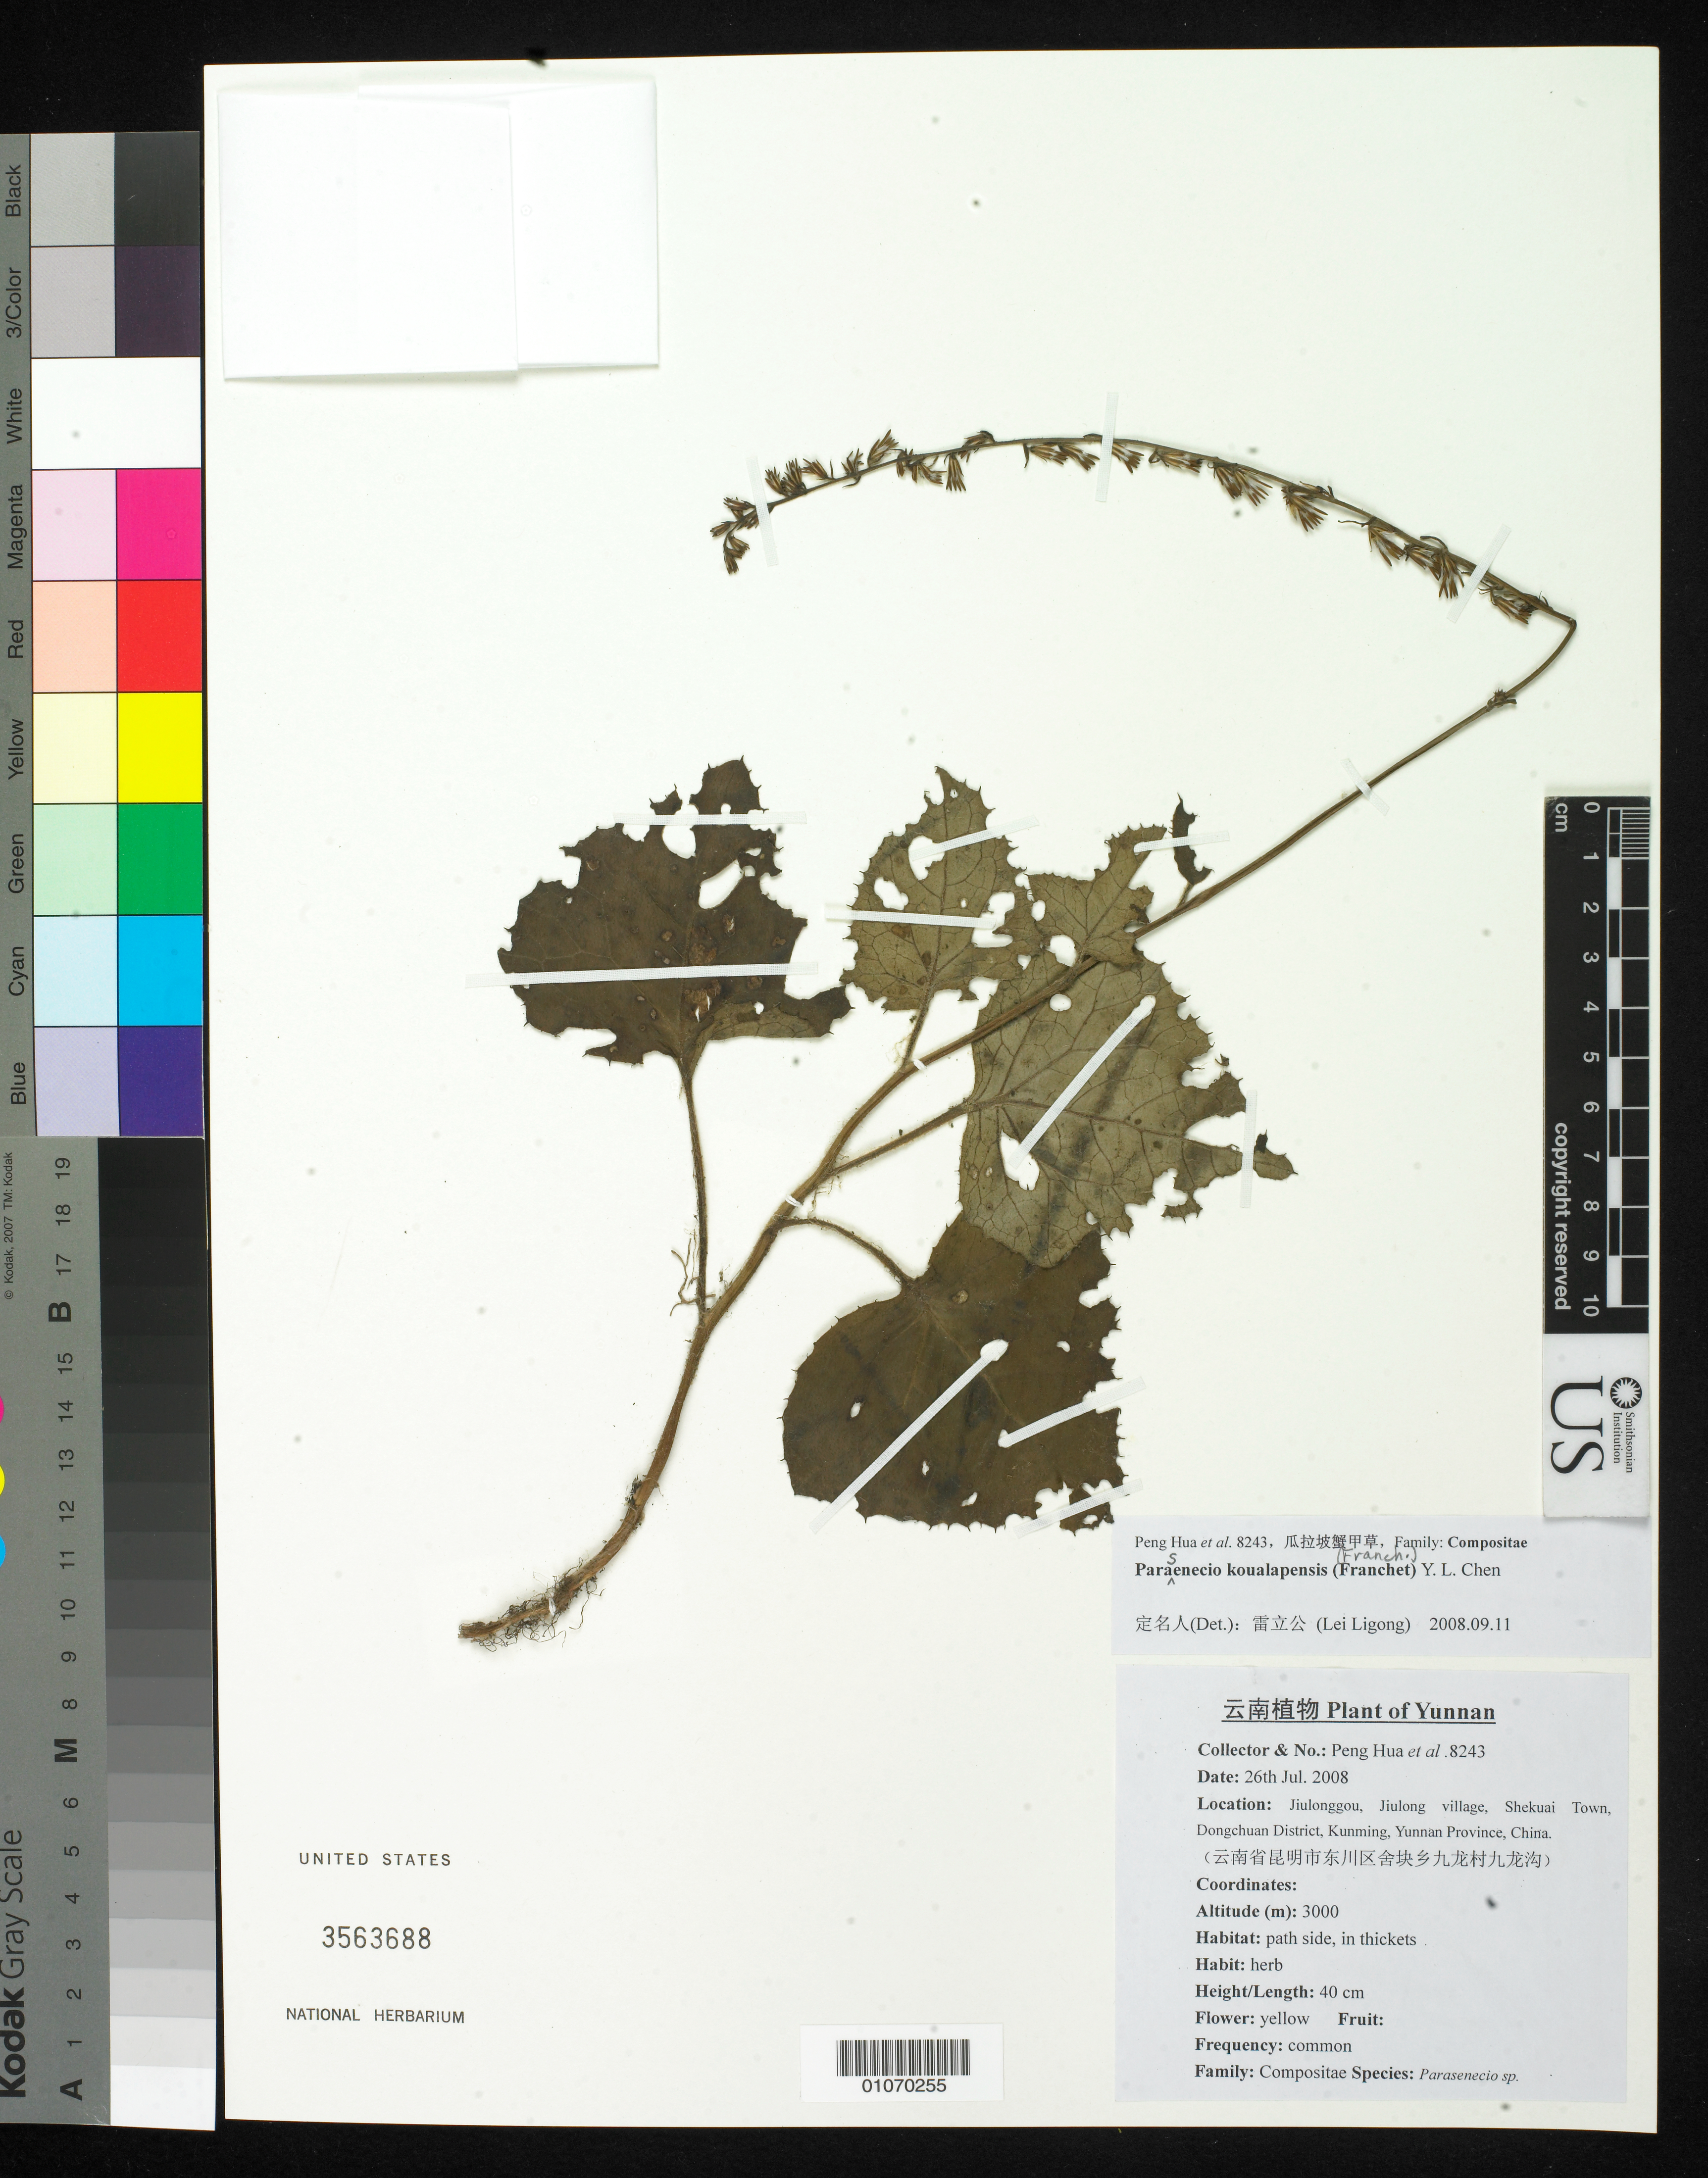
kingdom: Plantae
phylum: Tracheophyta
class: Magnoliopsida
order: Asterales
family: Asteraceae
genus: Parasenecio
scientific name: Parasenecio koualapensis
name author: Hand.-Mazz.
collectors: H. Peng et al.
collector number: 8243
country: China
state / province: Yunnan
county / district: Kunming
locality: Jiulonggou, Jiulong village, Shekuai, Dongchuan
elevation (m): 3000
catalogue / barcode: US 3563688